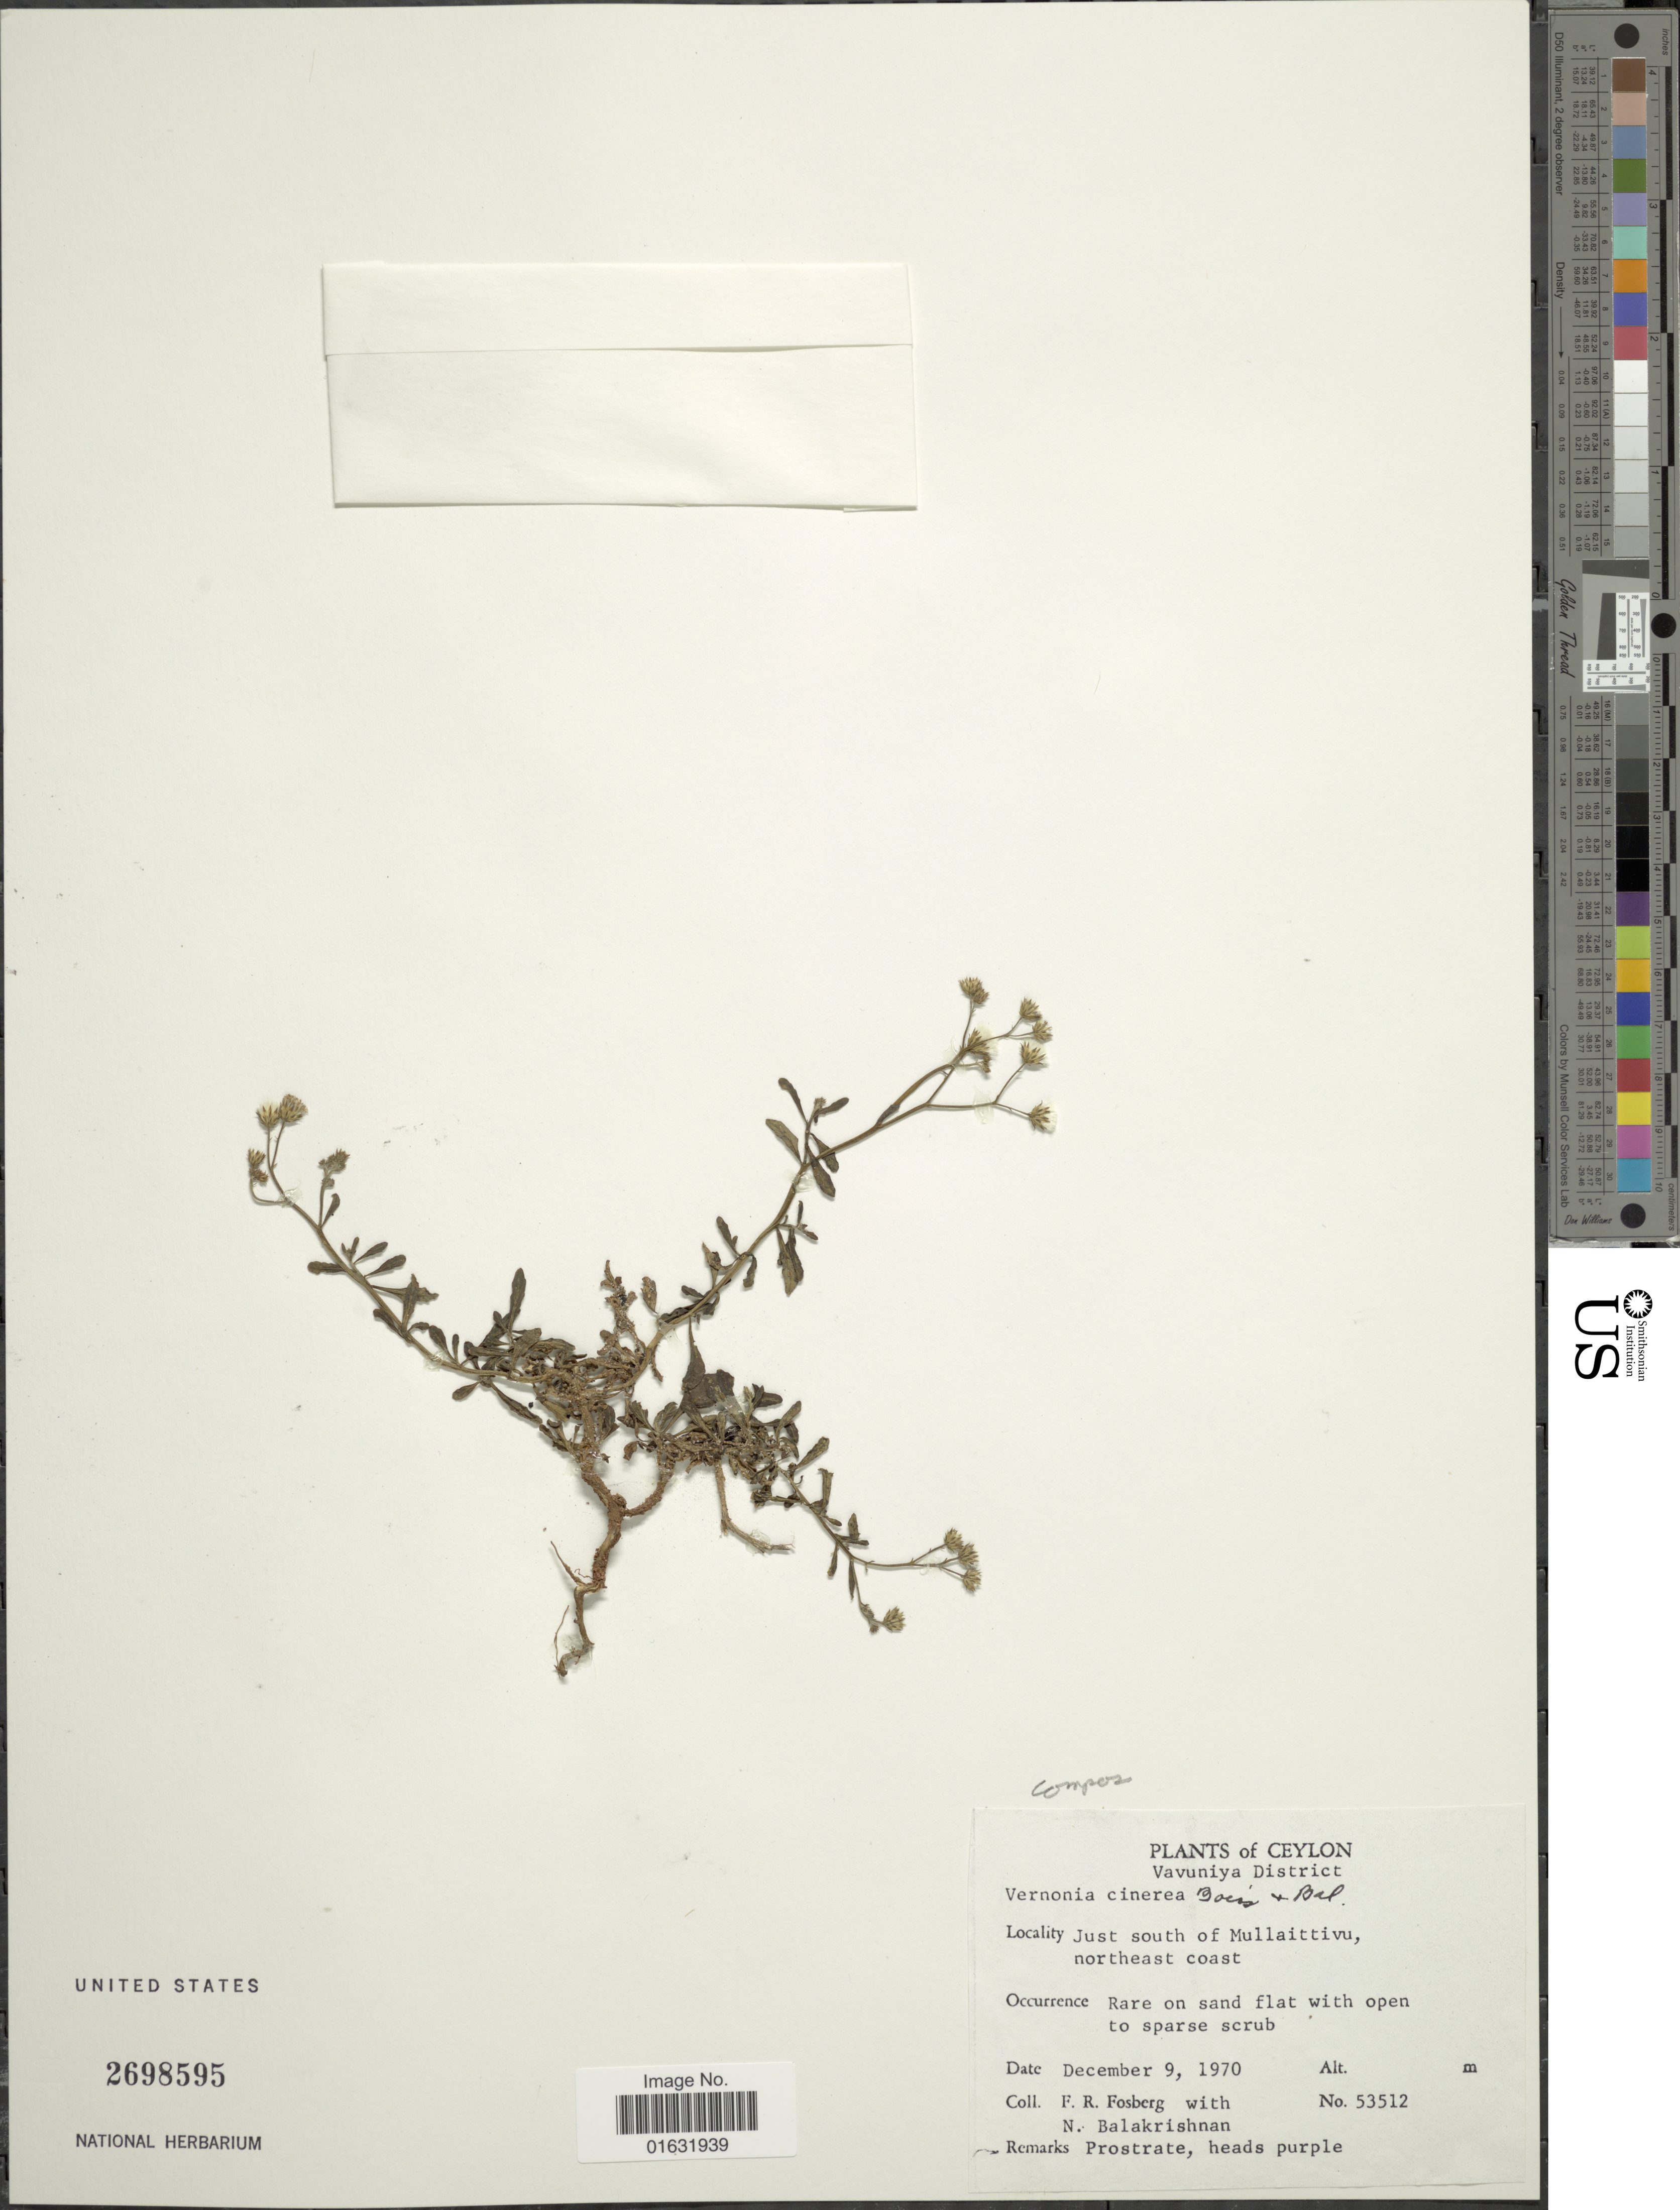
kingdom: Plantae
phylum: Tracheophyta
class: Magnoliopsida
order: Asterales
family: Asteraceae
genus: Cyanthillium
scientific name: Cyanthillium cinereum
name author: (L.) H. Rob.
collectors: F. R. Fosberg & N. Balakrishnan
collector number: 53512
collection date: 1970-12-09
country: Sri Lanka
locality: Ceylon, Vavuniya District, Just south of Mullaittivu, northeast coast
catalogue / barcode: US 2698595